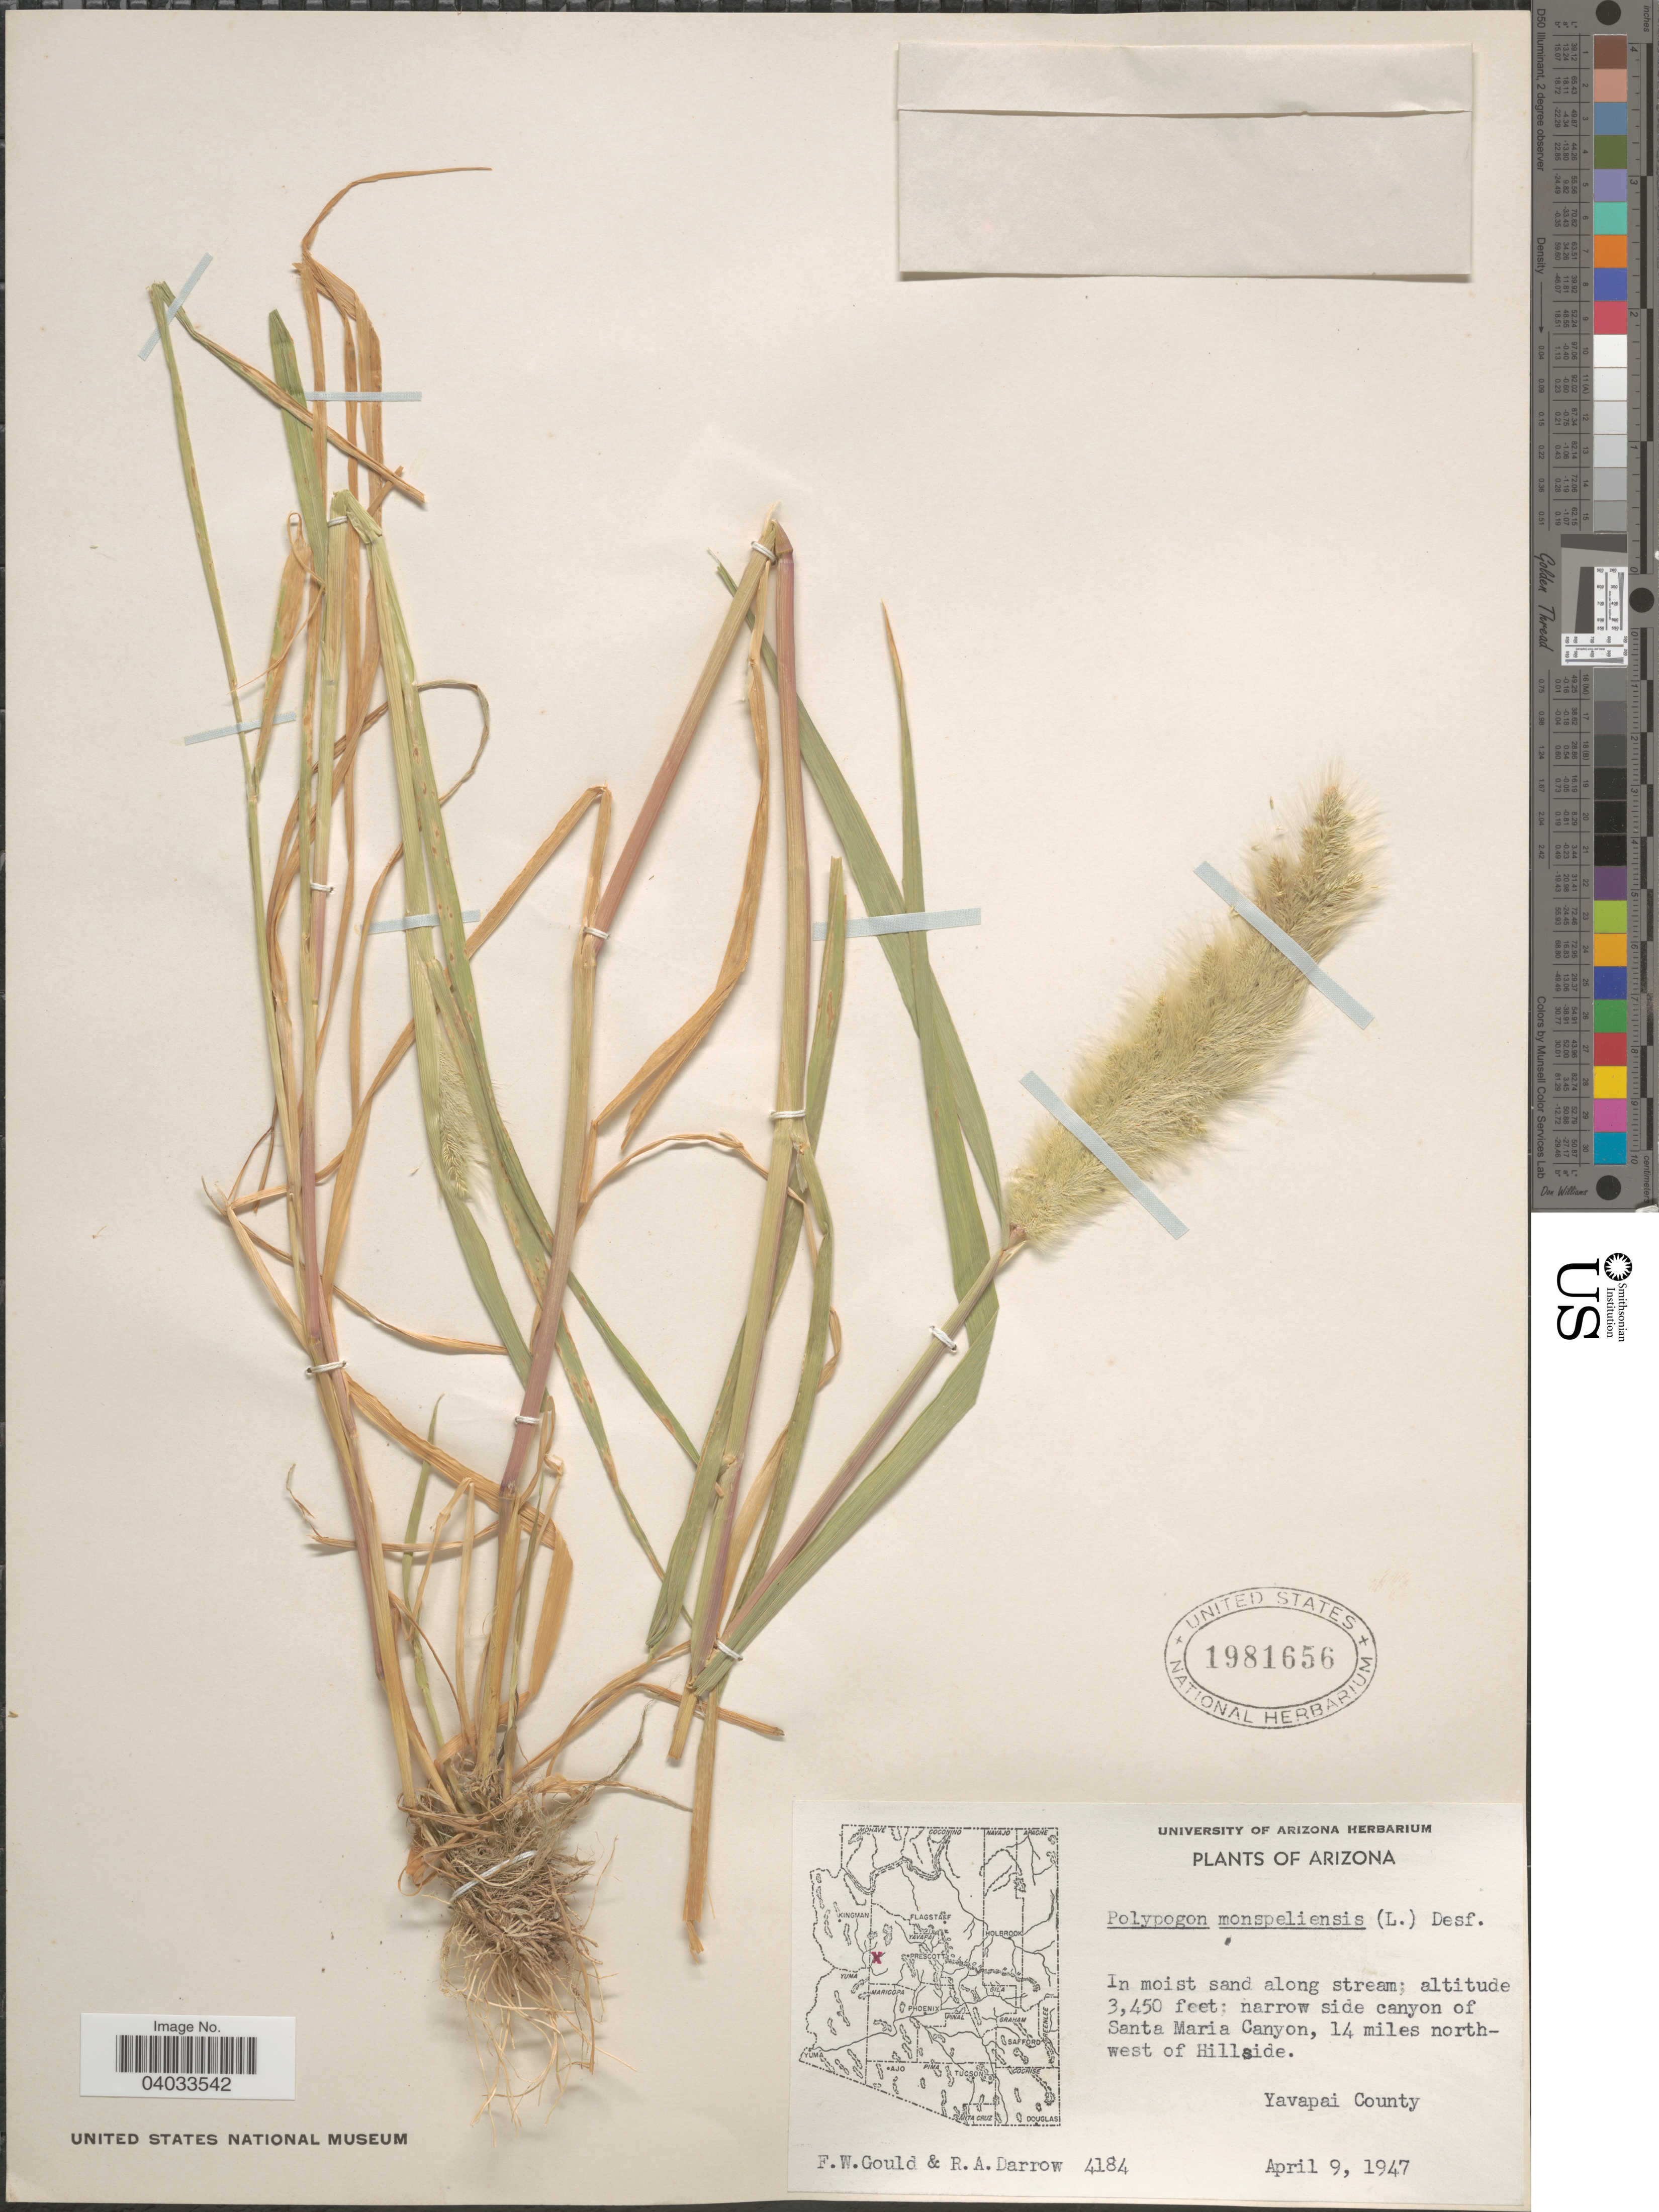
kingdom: Plantae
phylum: Tracheophyta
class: Liliopsida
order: Poales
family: Poaceae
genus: Polypogon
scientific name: Polypogon monspeliensis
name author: (L.) Desf.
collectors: F. W. Gould & R. A. Darrow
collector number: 4184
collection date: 1947-04-09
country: United States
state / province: Arizona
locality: In moist sand along stream; narrow side canyon of Santa Maria Canyon, 14 miles northwest of Hillside. Yavapai County.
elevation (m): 1052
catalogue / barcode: US 1981656